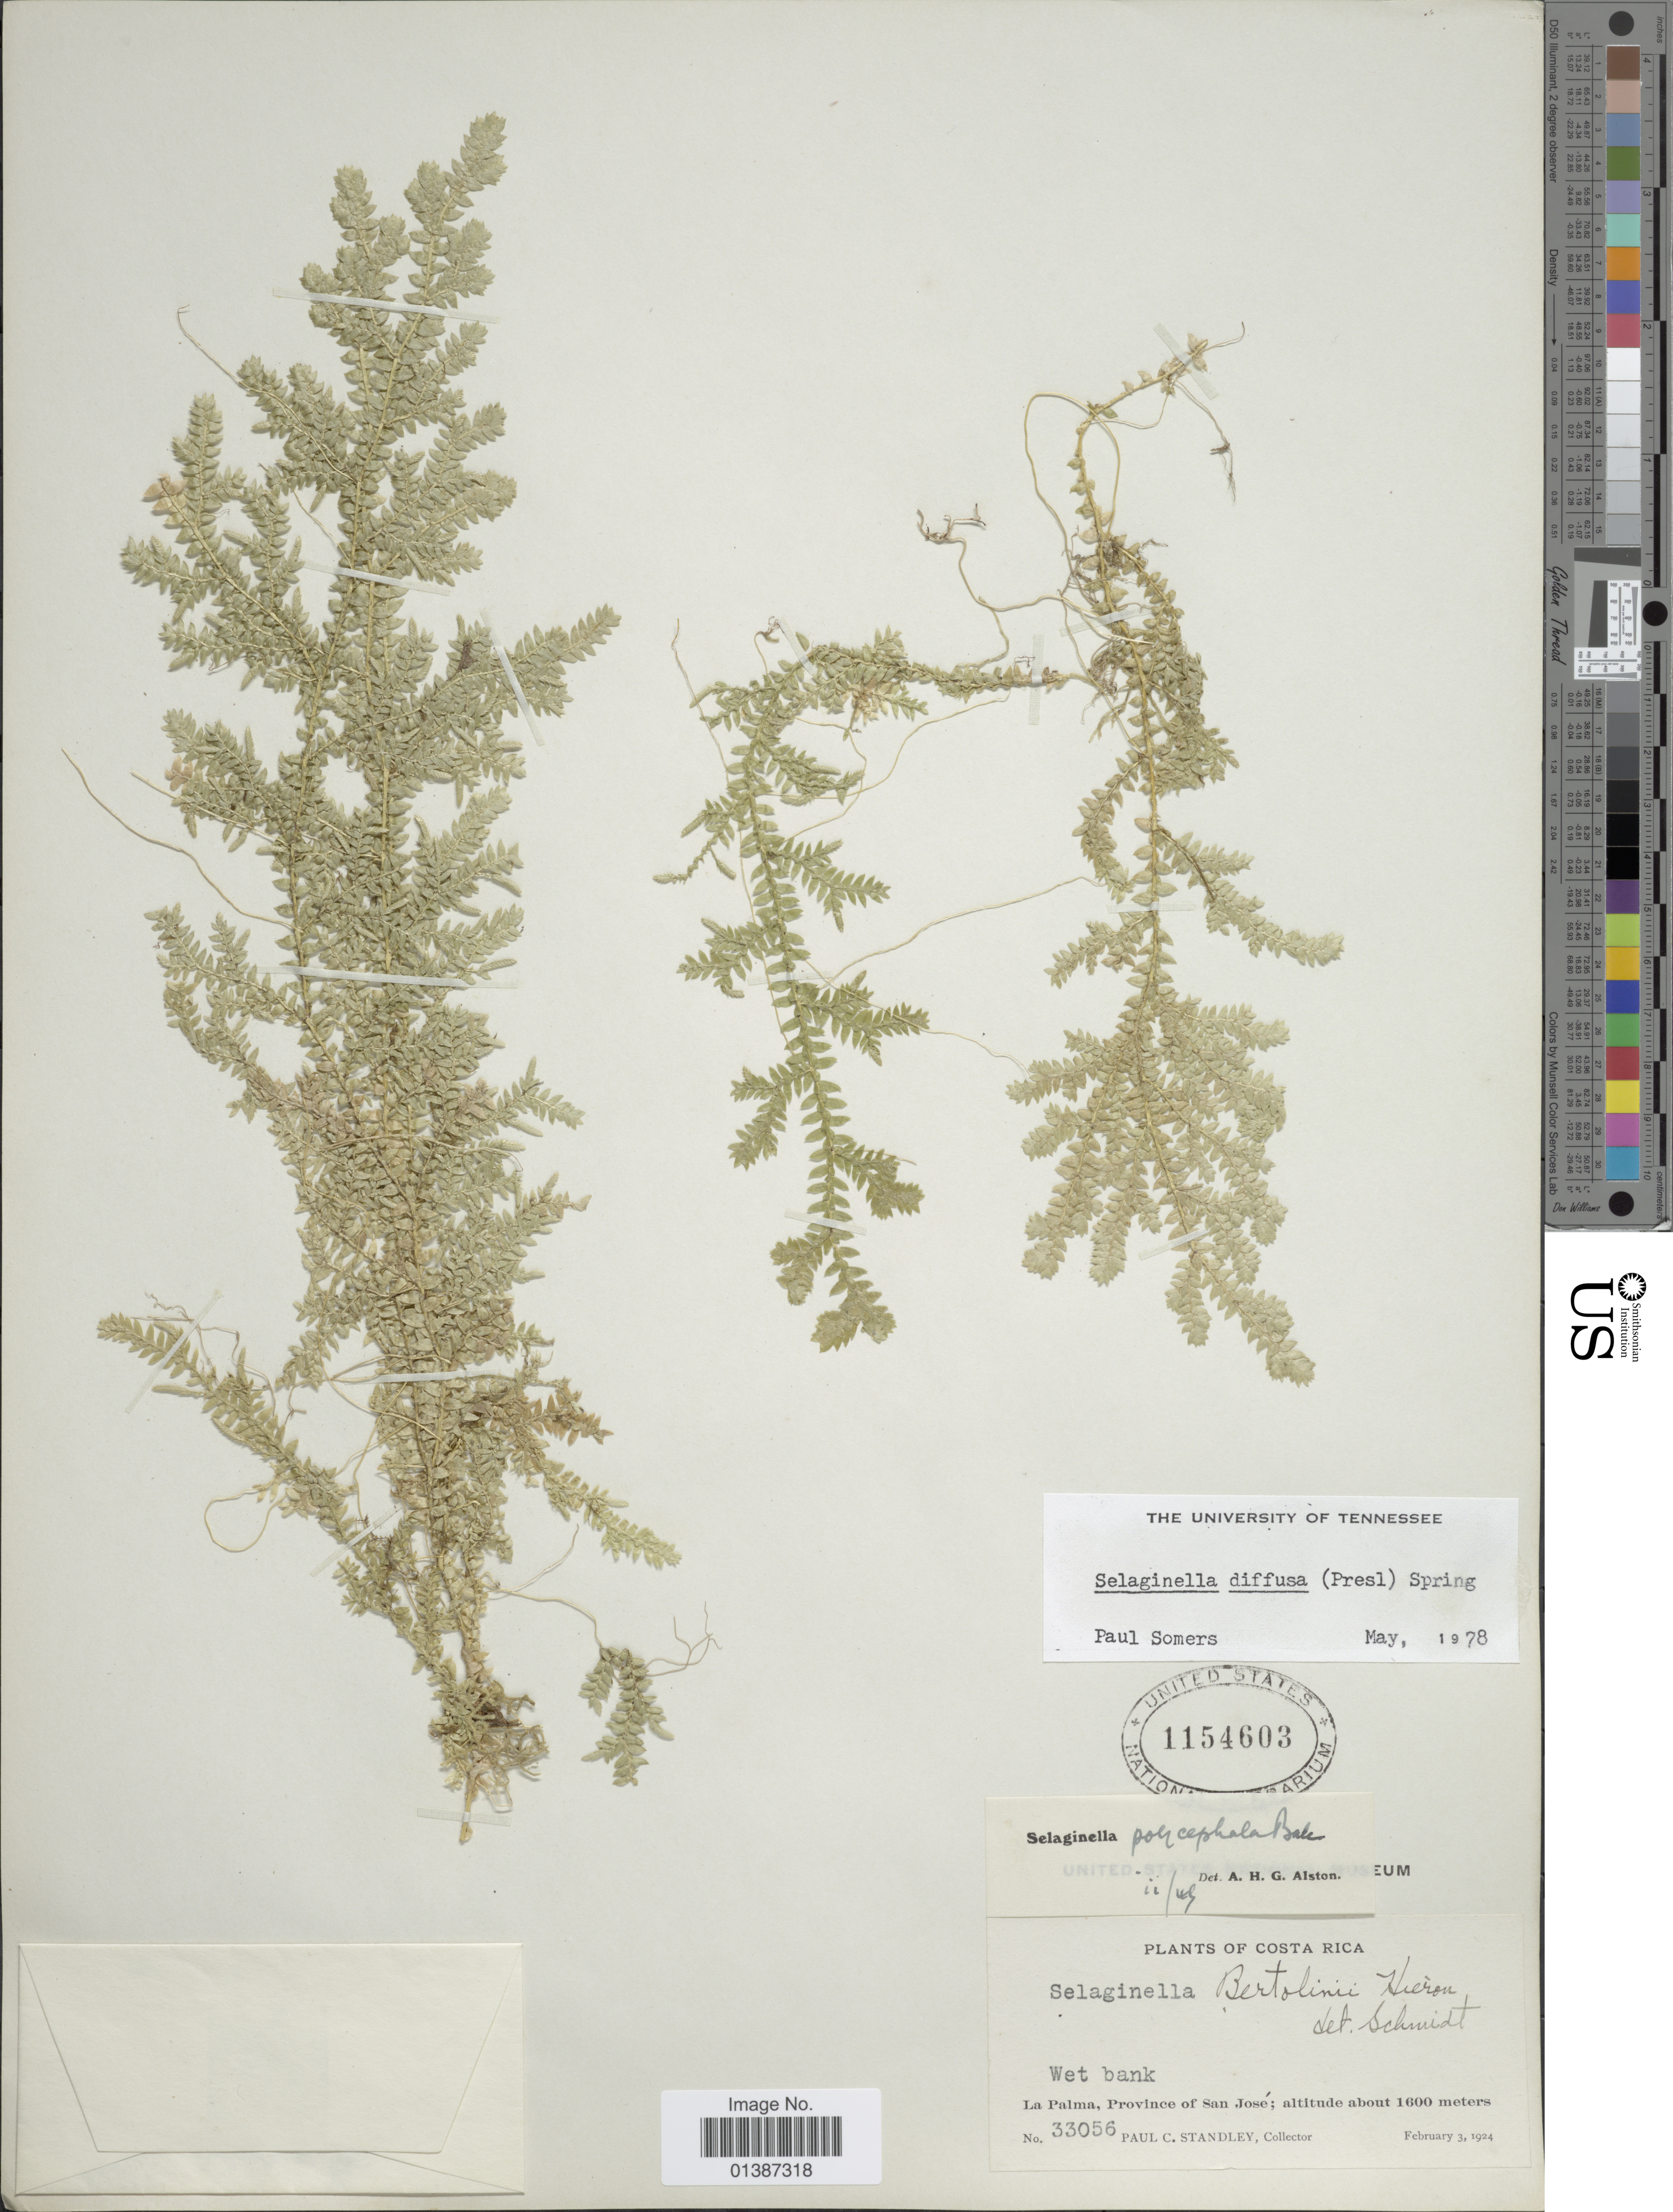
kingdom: Plantae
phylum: Tracheophyta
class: Lycopodiopsida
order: Selaginellales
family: Selaginellaceae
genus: Selaginella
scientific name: Selaginella diffusa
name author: (C. Presl) Spring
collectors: P. C. Standley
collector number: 33056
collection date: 1924-02-03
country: Costa Rica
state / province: San José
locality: La Palma, Province of San José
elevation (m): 1600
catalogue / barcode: US 1154603